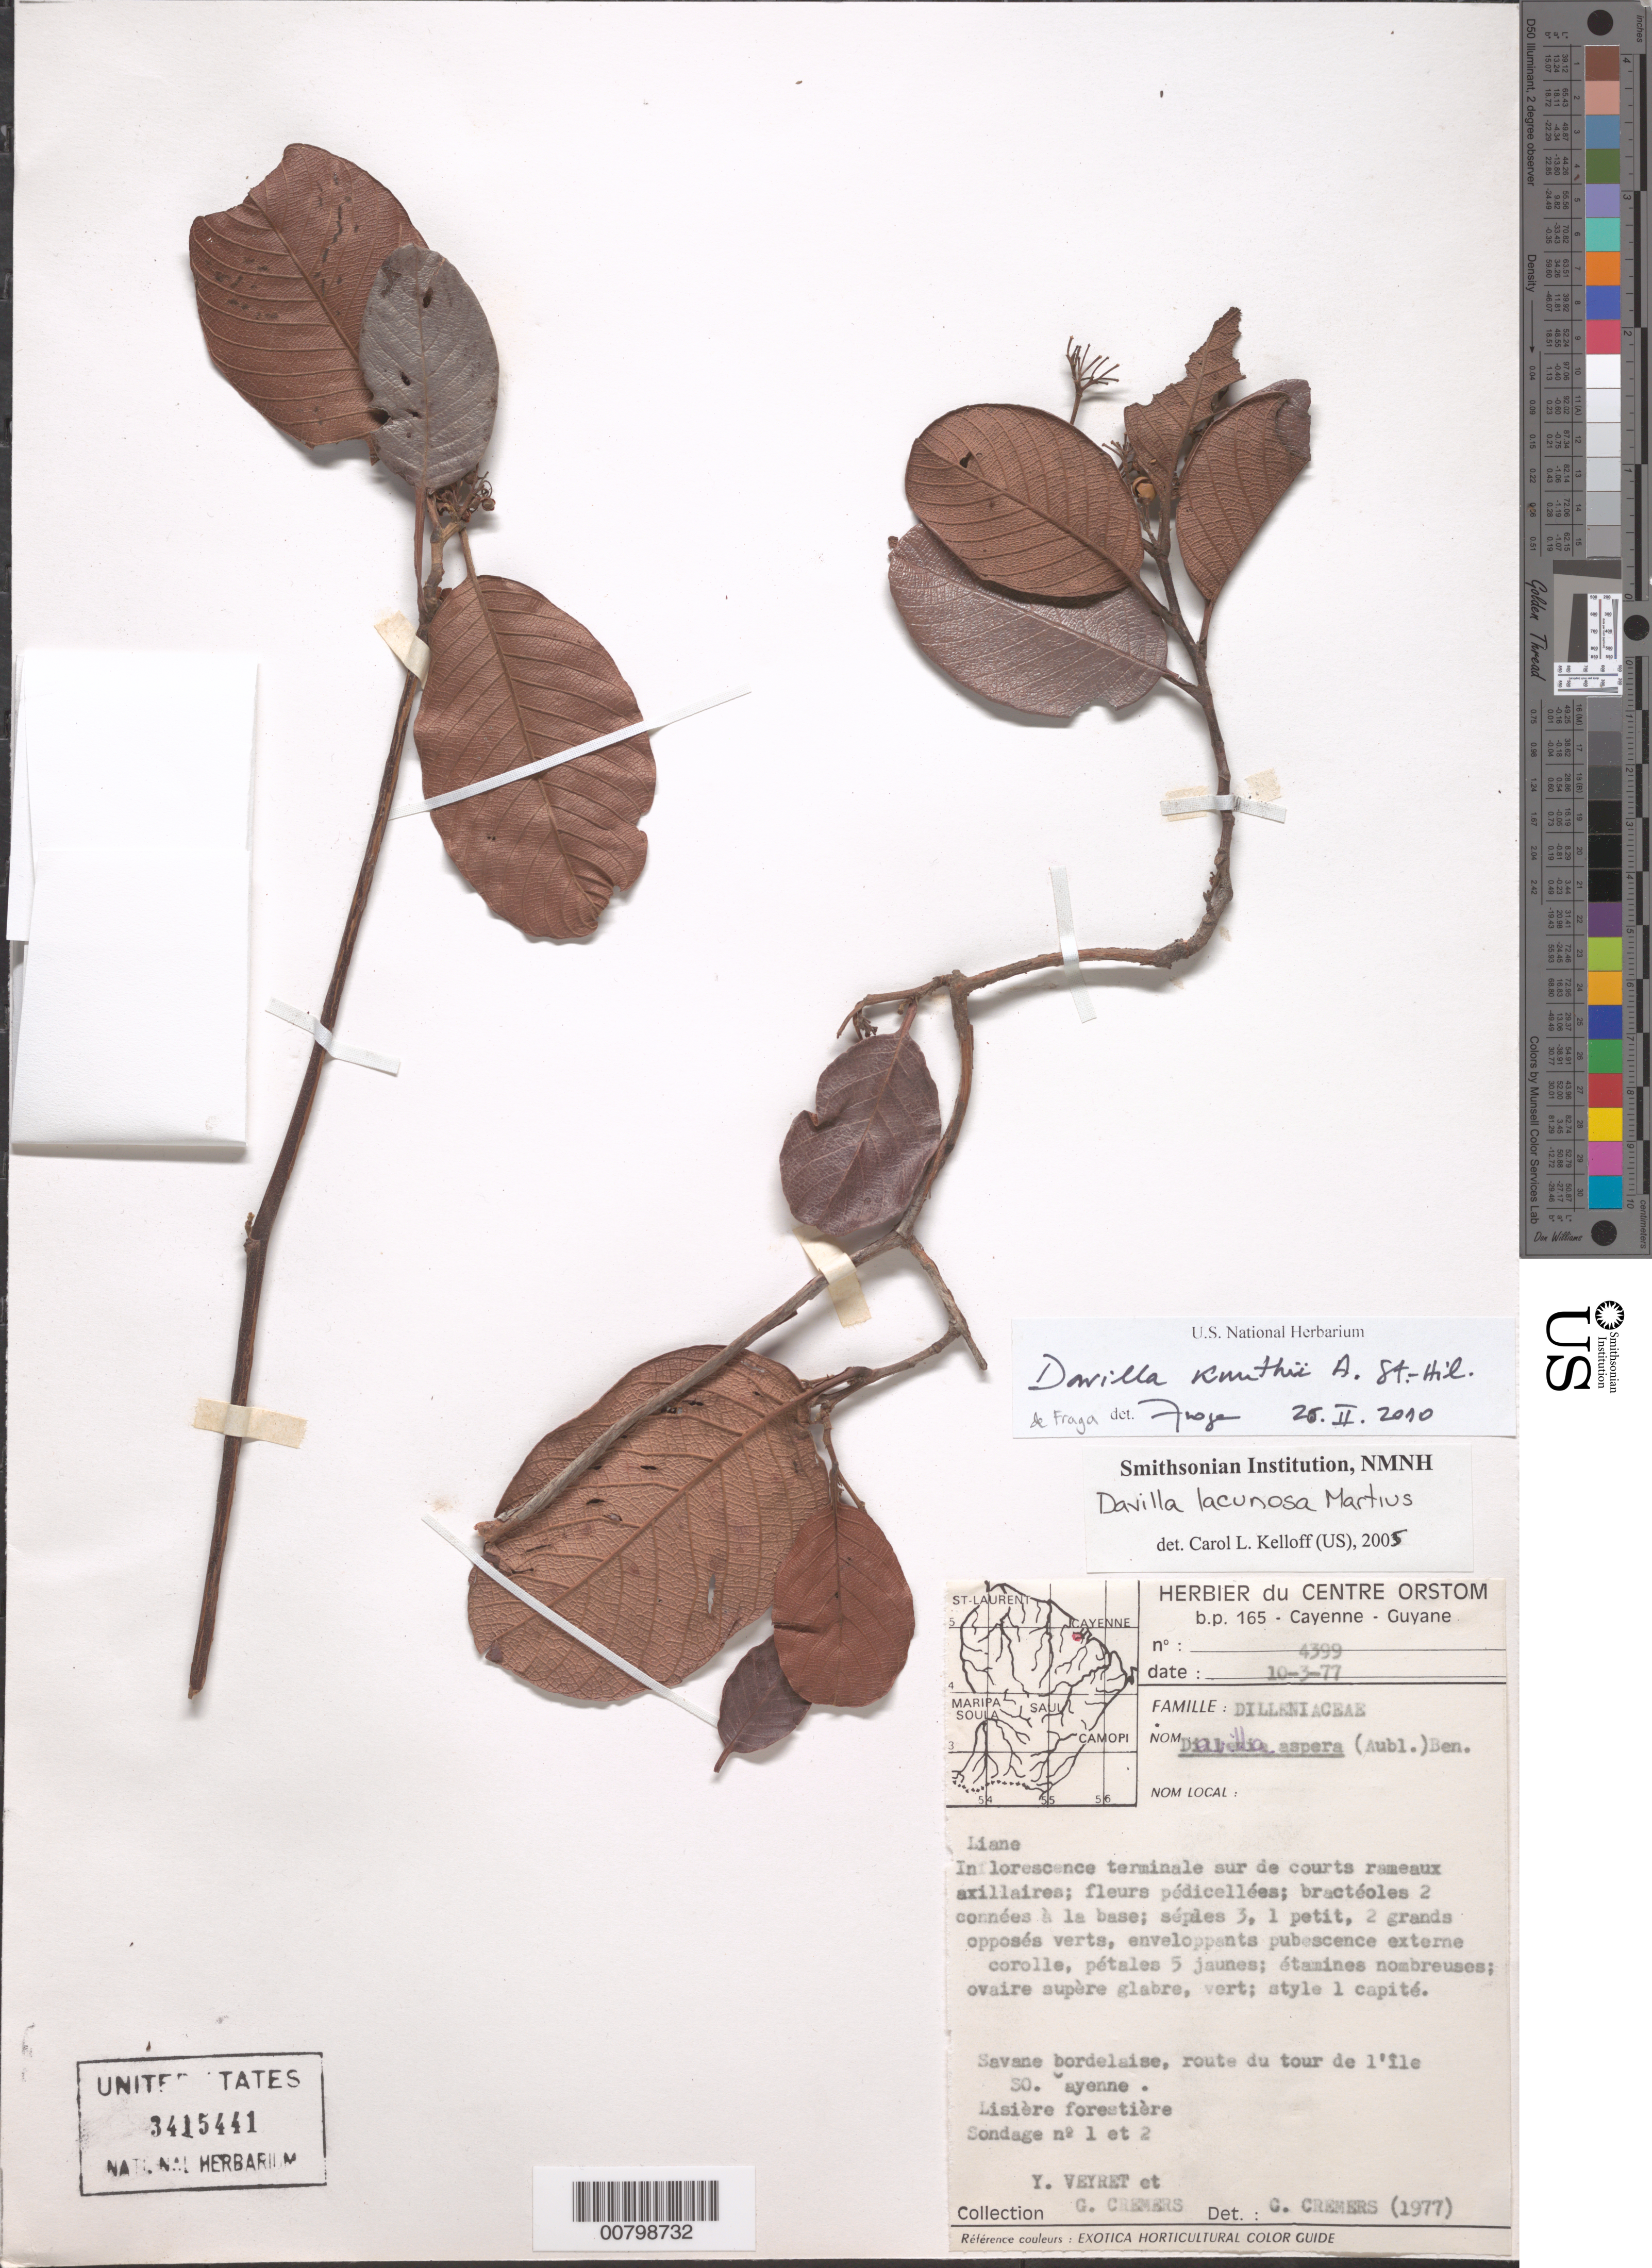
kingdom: Plantae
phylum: Tracheophyta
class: Magnoliopsida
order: Dilleniales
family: Dilleniaceae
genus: Davilla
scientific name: Davilla kunthii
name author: A. St.-Hil.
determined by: de Fraga, --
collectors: G. Cremers & Y. Veyret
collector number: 4399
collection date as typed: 10-Mar-77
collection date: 1977-03-10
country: French Guiana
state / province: Cayenne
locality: Cayenne, route du tour de l'Ile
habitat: Savane bordelaise, lisière forestiere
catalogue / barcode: US 3415441